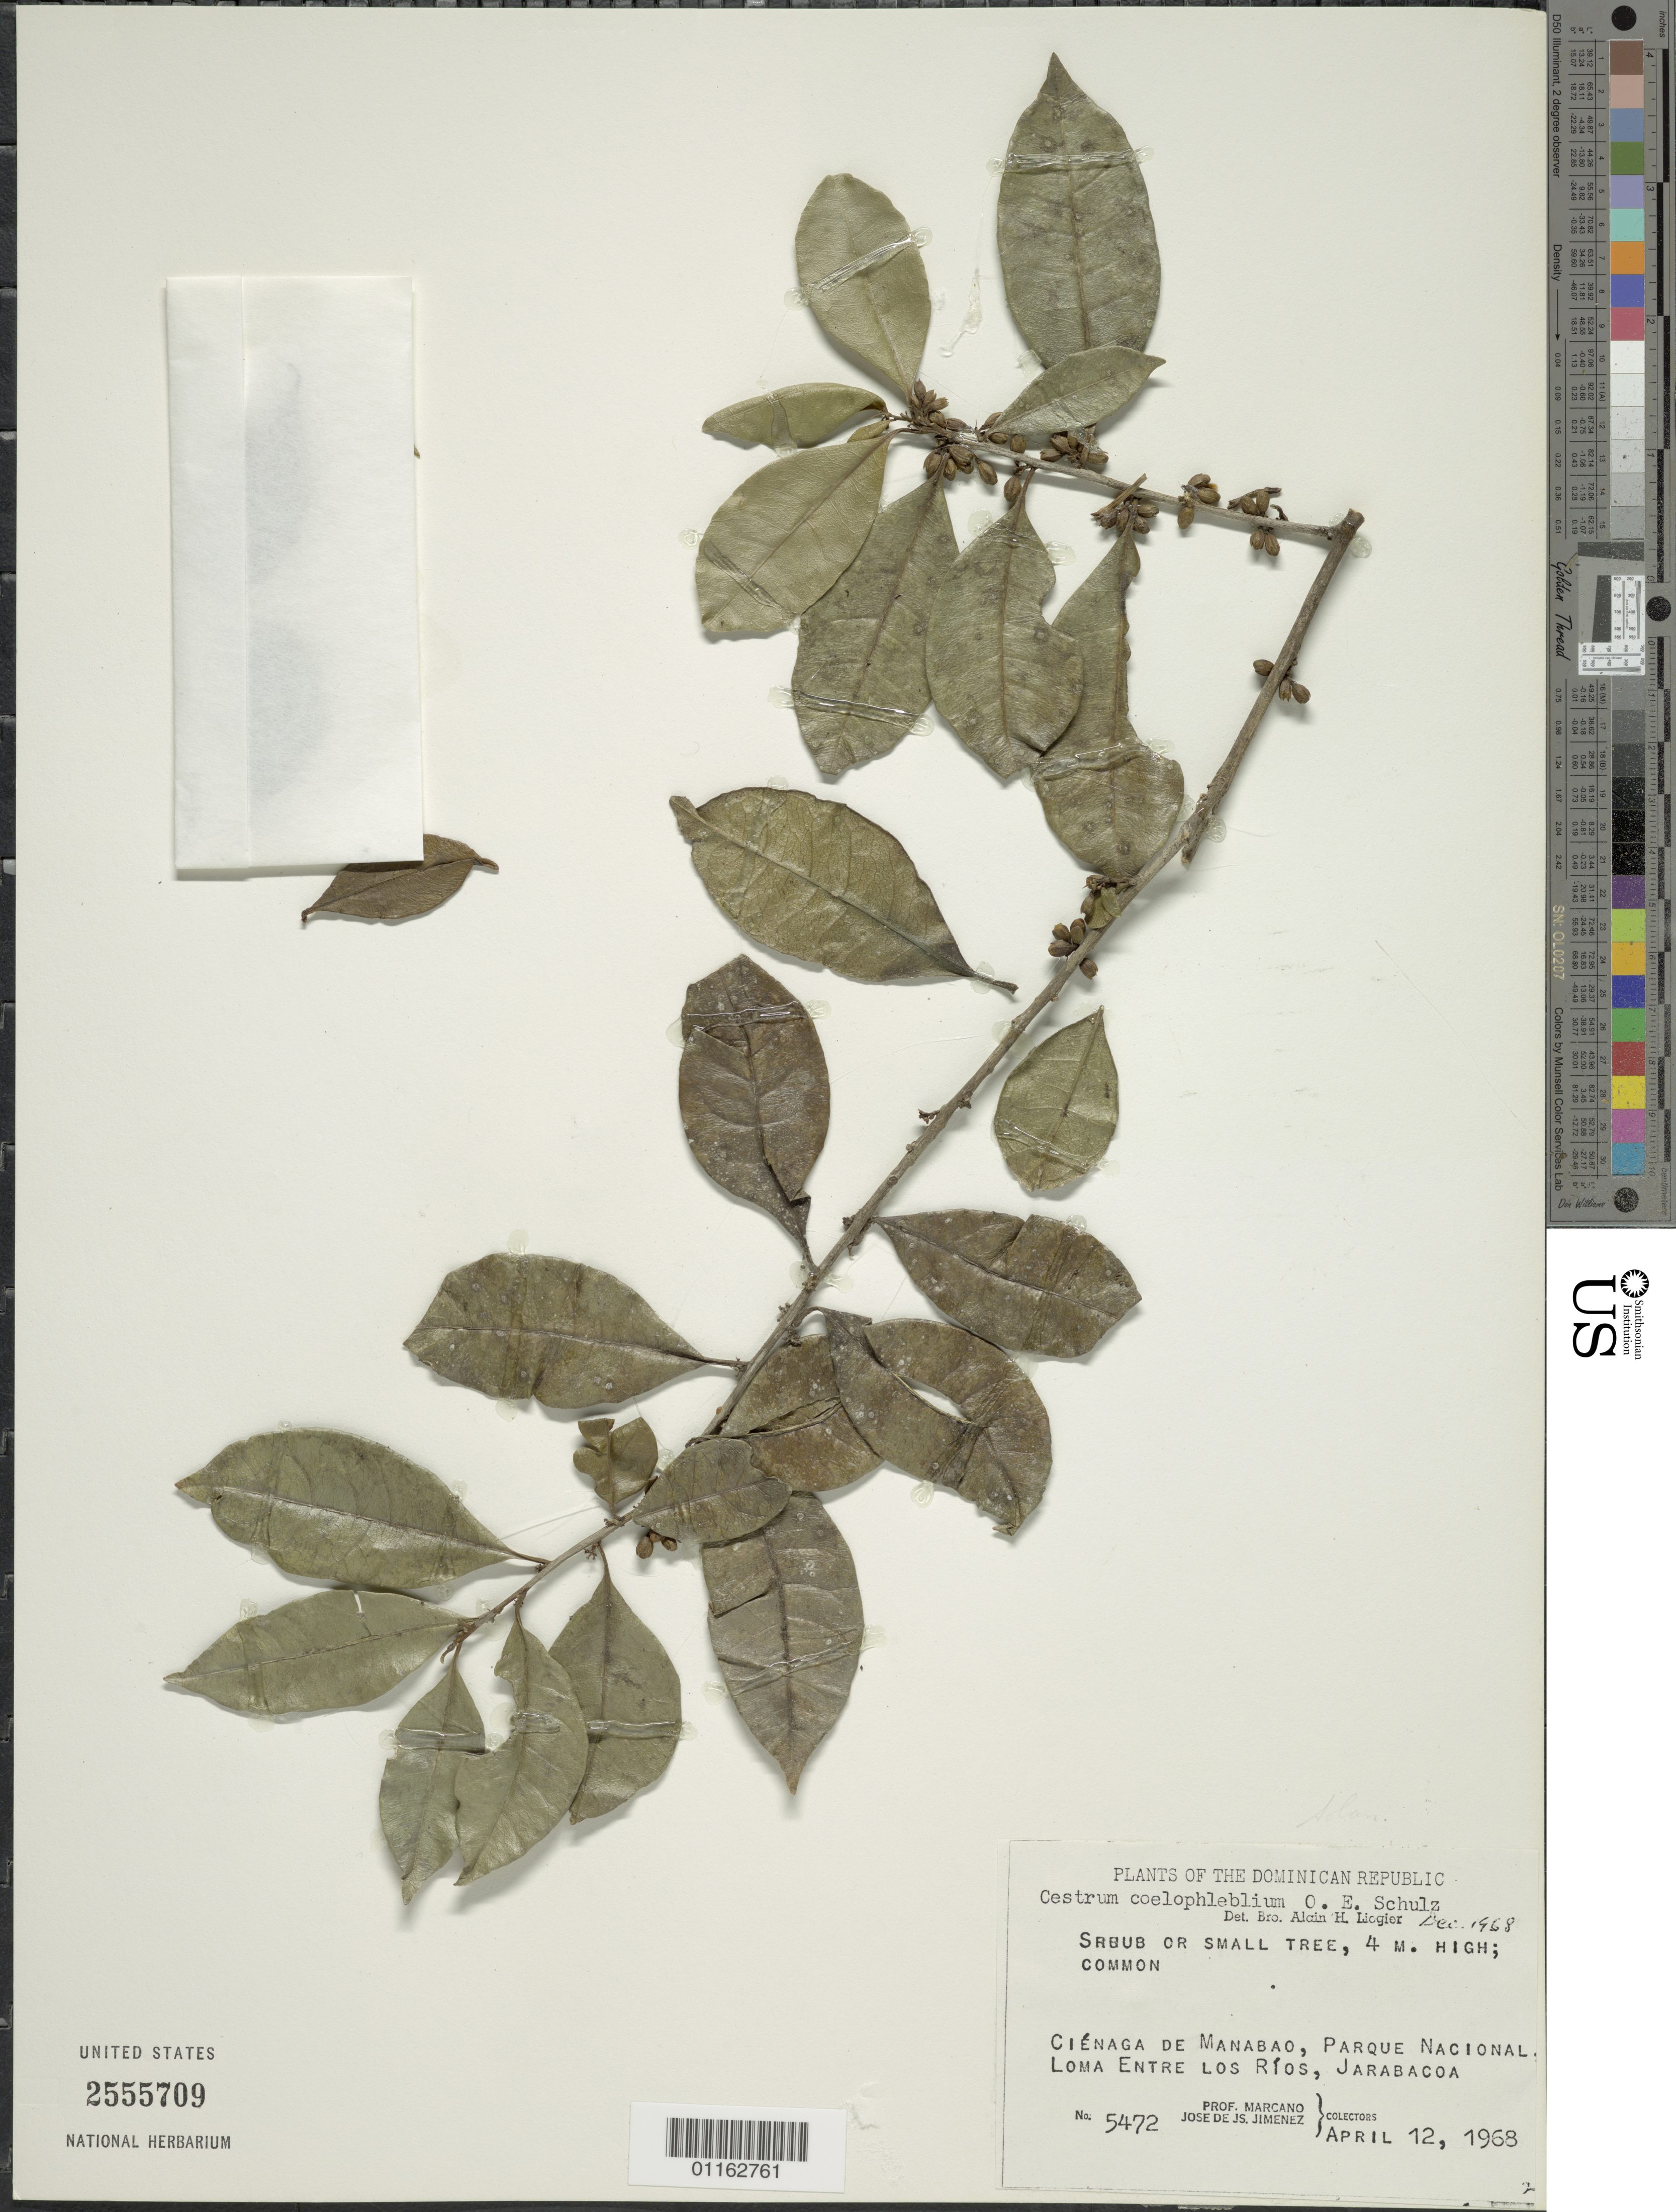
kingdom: Plantae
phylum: Tracheophyta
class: Magnoliopsida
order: Solanales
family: Solanaceae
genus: Cestrum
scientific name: Cestrum coelophlebium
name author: O.E. Schulz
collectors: E. J. Marcano F. & J. J. Jiménez Almonte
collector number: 5472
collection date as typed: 12 Apr 1968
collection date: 1968-04-12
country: Dominican Republic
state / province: La Vega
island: Hispaniola I.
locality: Cienga de Manabao, parque nacional. Loma Entre Los Rios, Jarabacoa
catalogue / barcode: US 2555709